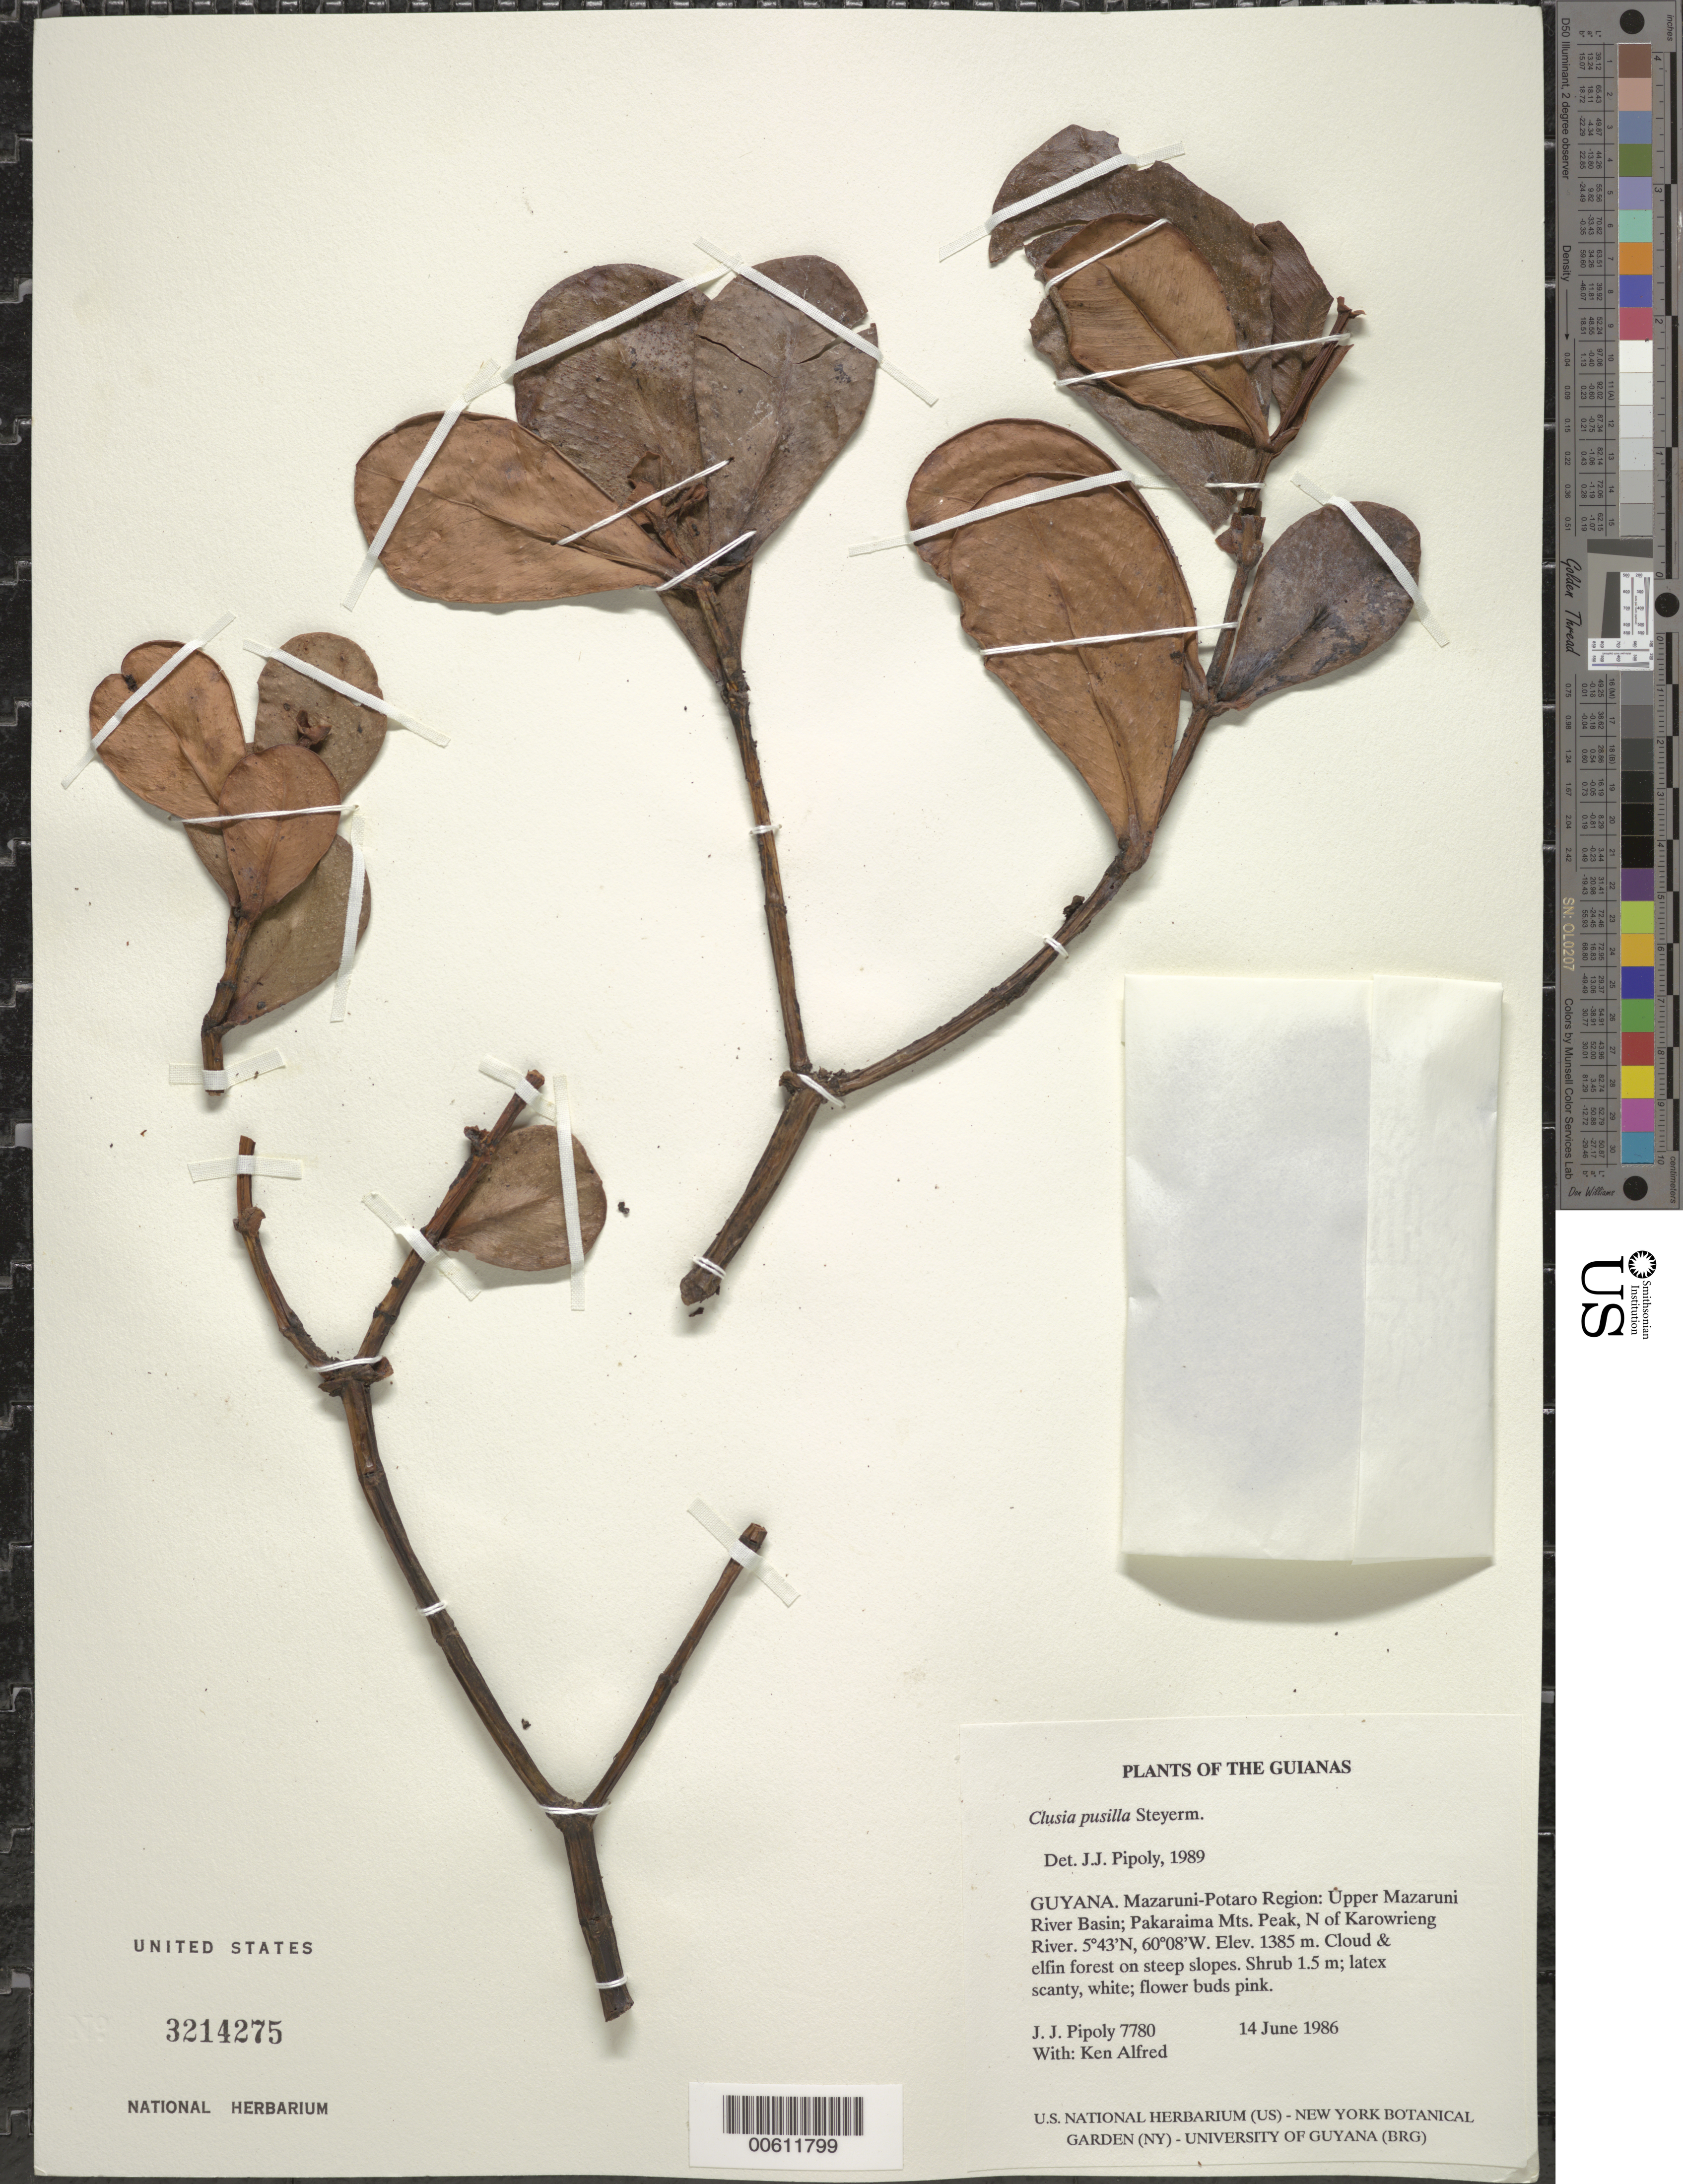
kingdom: Plantae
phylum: Tracheophyta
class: Magnoliopsida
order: Malpighiales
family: Clusiaceae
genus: Clusia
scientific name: Clusia pusilla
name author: Steyerm.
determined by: Pipoly, J. J., III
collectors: J. J. Pipoly & K. Alfred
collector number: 7780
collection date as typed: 14 June 1986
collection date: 1986-06-14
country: Guyana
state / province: Cuyuni-Mazaruni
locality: Upper Mazaruni River Basin; Pakaraima Mts. Peak, N of Karowrieng River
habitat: Cloud & elfin forest on steep slopes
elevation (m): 1385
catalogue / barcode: US 3214275